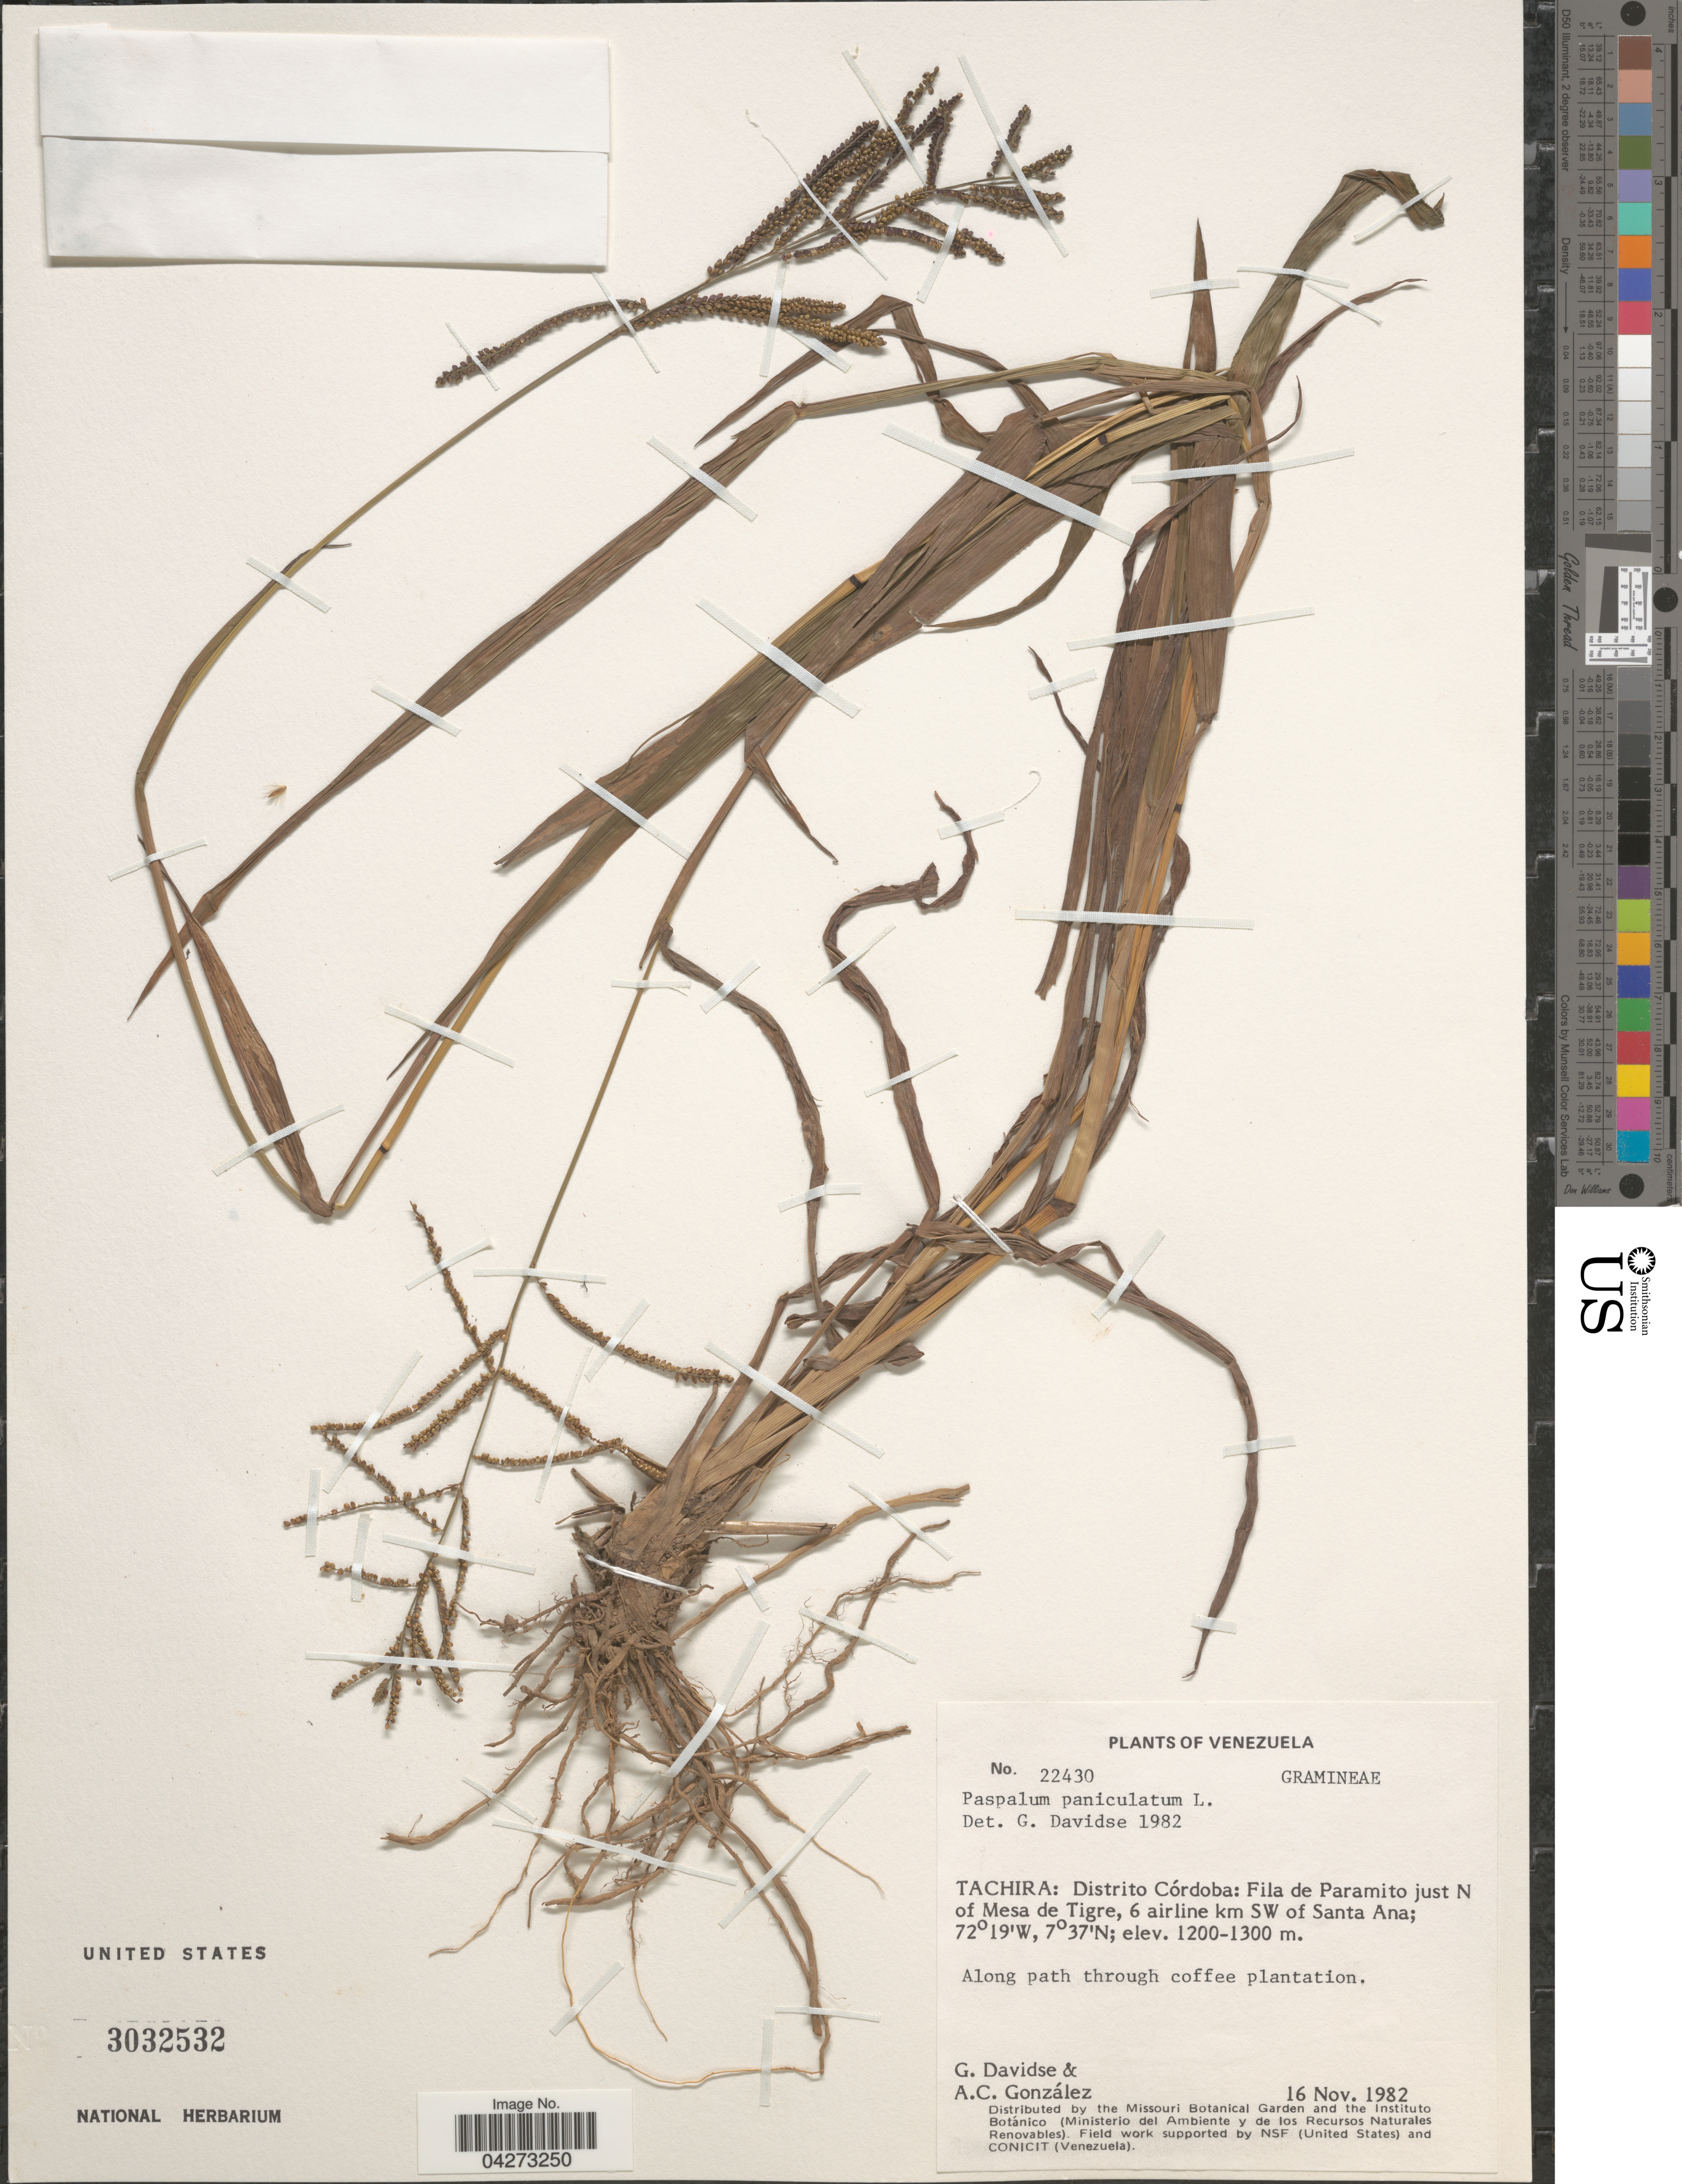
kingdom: Plantae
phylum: Tracheophyta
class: Liliopsida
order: Poales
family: Poaceae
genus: Paspalum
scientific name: Paspalum paniculatum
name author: L.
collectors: G. Davidse & A. C. González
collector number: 22430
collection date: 1982-11-16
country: Venezuela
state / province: Tachira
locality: Distrito Córdoba: Fila de Paramito just N of Mesa de Tigre, 6 airline km SW of Santa Ana.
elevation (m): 1200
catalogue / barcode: US 3032532